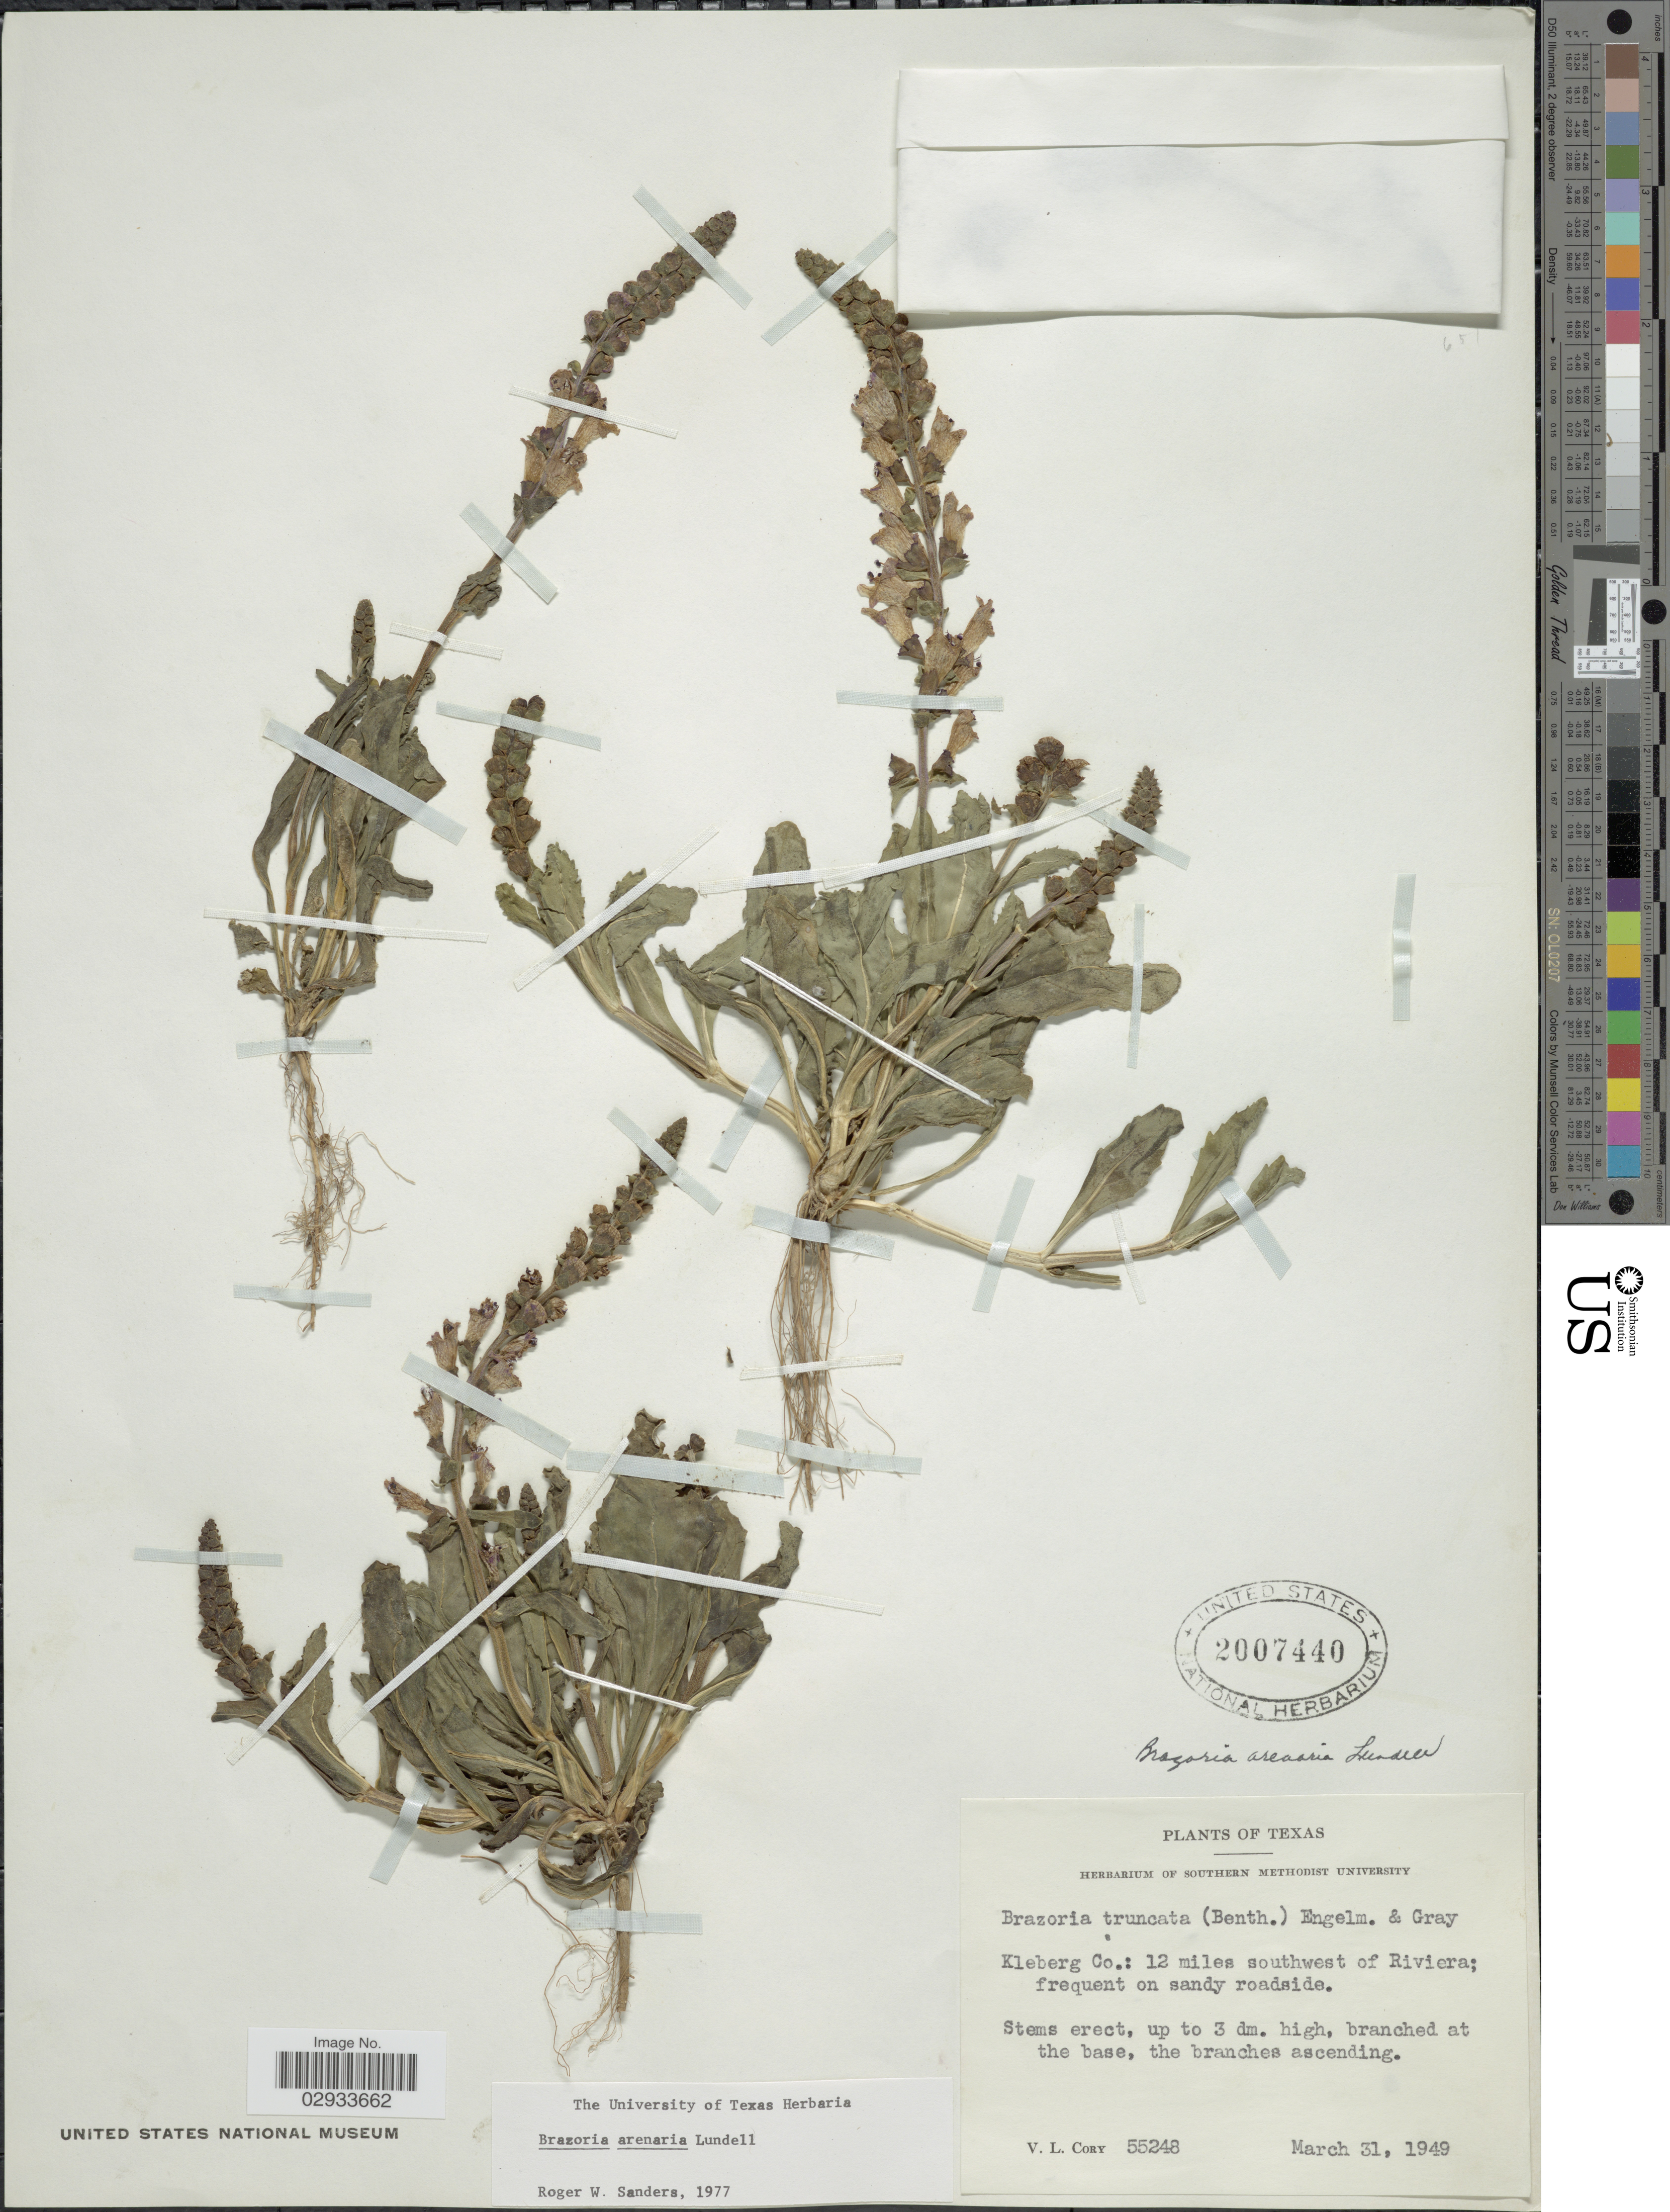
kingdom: Plantae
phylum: Tracheophyta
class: Magnoliopsida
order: Lamiales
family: Lamiaceae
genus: Brazoria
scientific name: Brazoria arenaria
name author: Lundell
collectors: V. Cory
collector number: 55248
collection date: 1949-03-31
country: United States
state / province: Texas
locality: Kleberg Co.: 12 miles southwest of Riviera.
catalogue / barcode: US 2007440